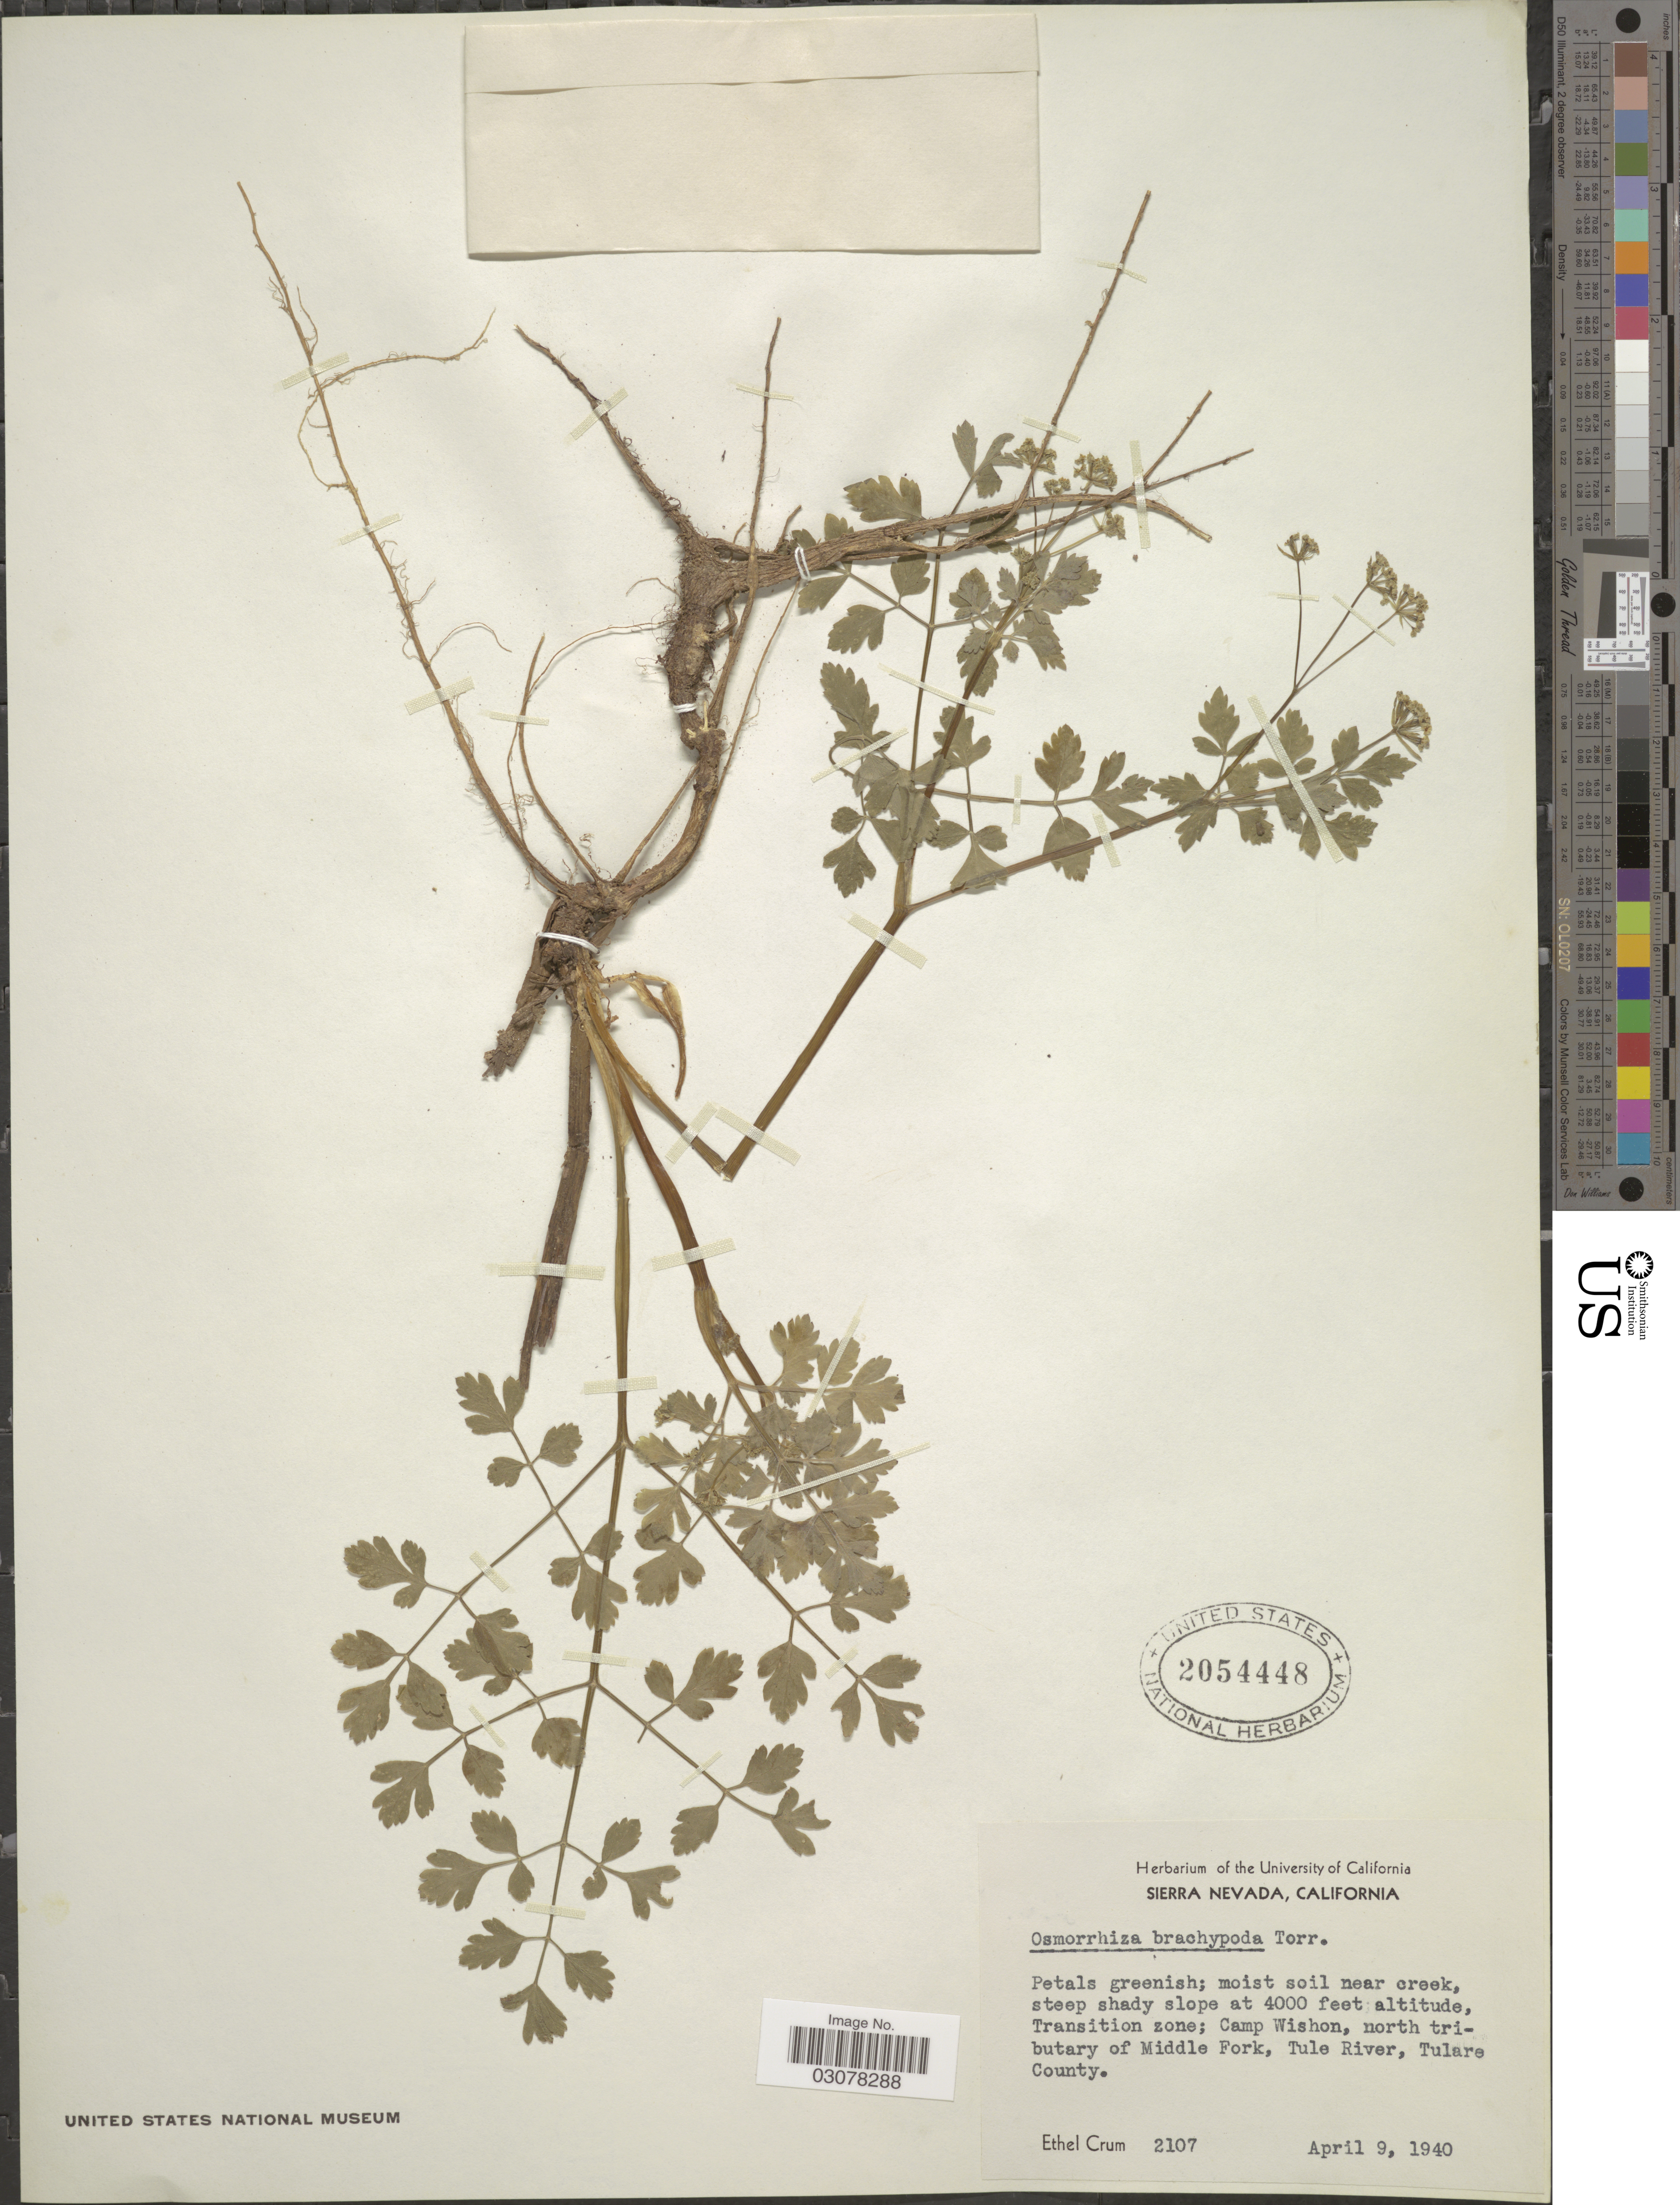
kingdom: Plantae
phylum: Tracheophyta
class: Magnoliopsida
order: Apiales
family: Apiaceae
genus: Osmorhiza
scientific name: Osmorhiza brachypoda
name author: Torr. ex Durand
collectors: E. K. Crum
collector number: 2107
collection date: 1940-04-09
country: United States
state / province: California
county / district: Tulare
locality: Sierra Nevada. Transition zone; Camp Wishon, north tributary of Middle Fork, Tule River, Tulare County.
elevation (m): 1219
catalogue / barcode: US 2054448